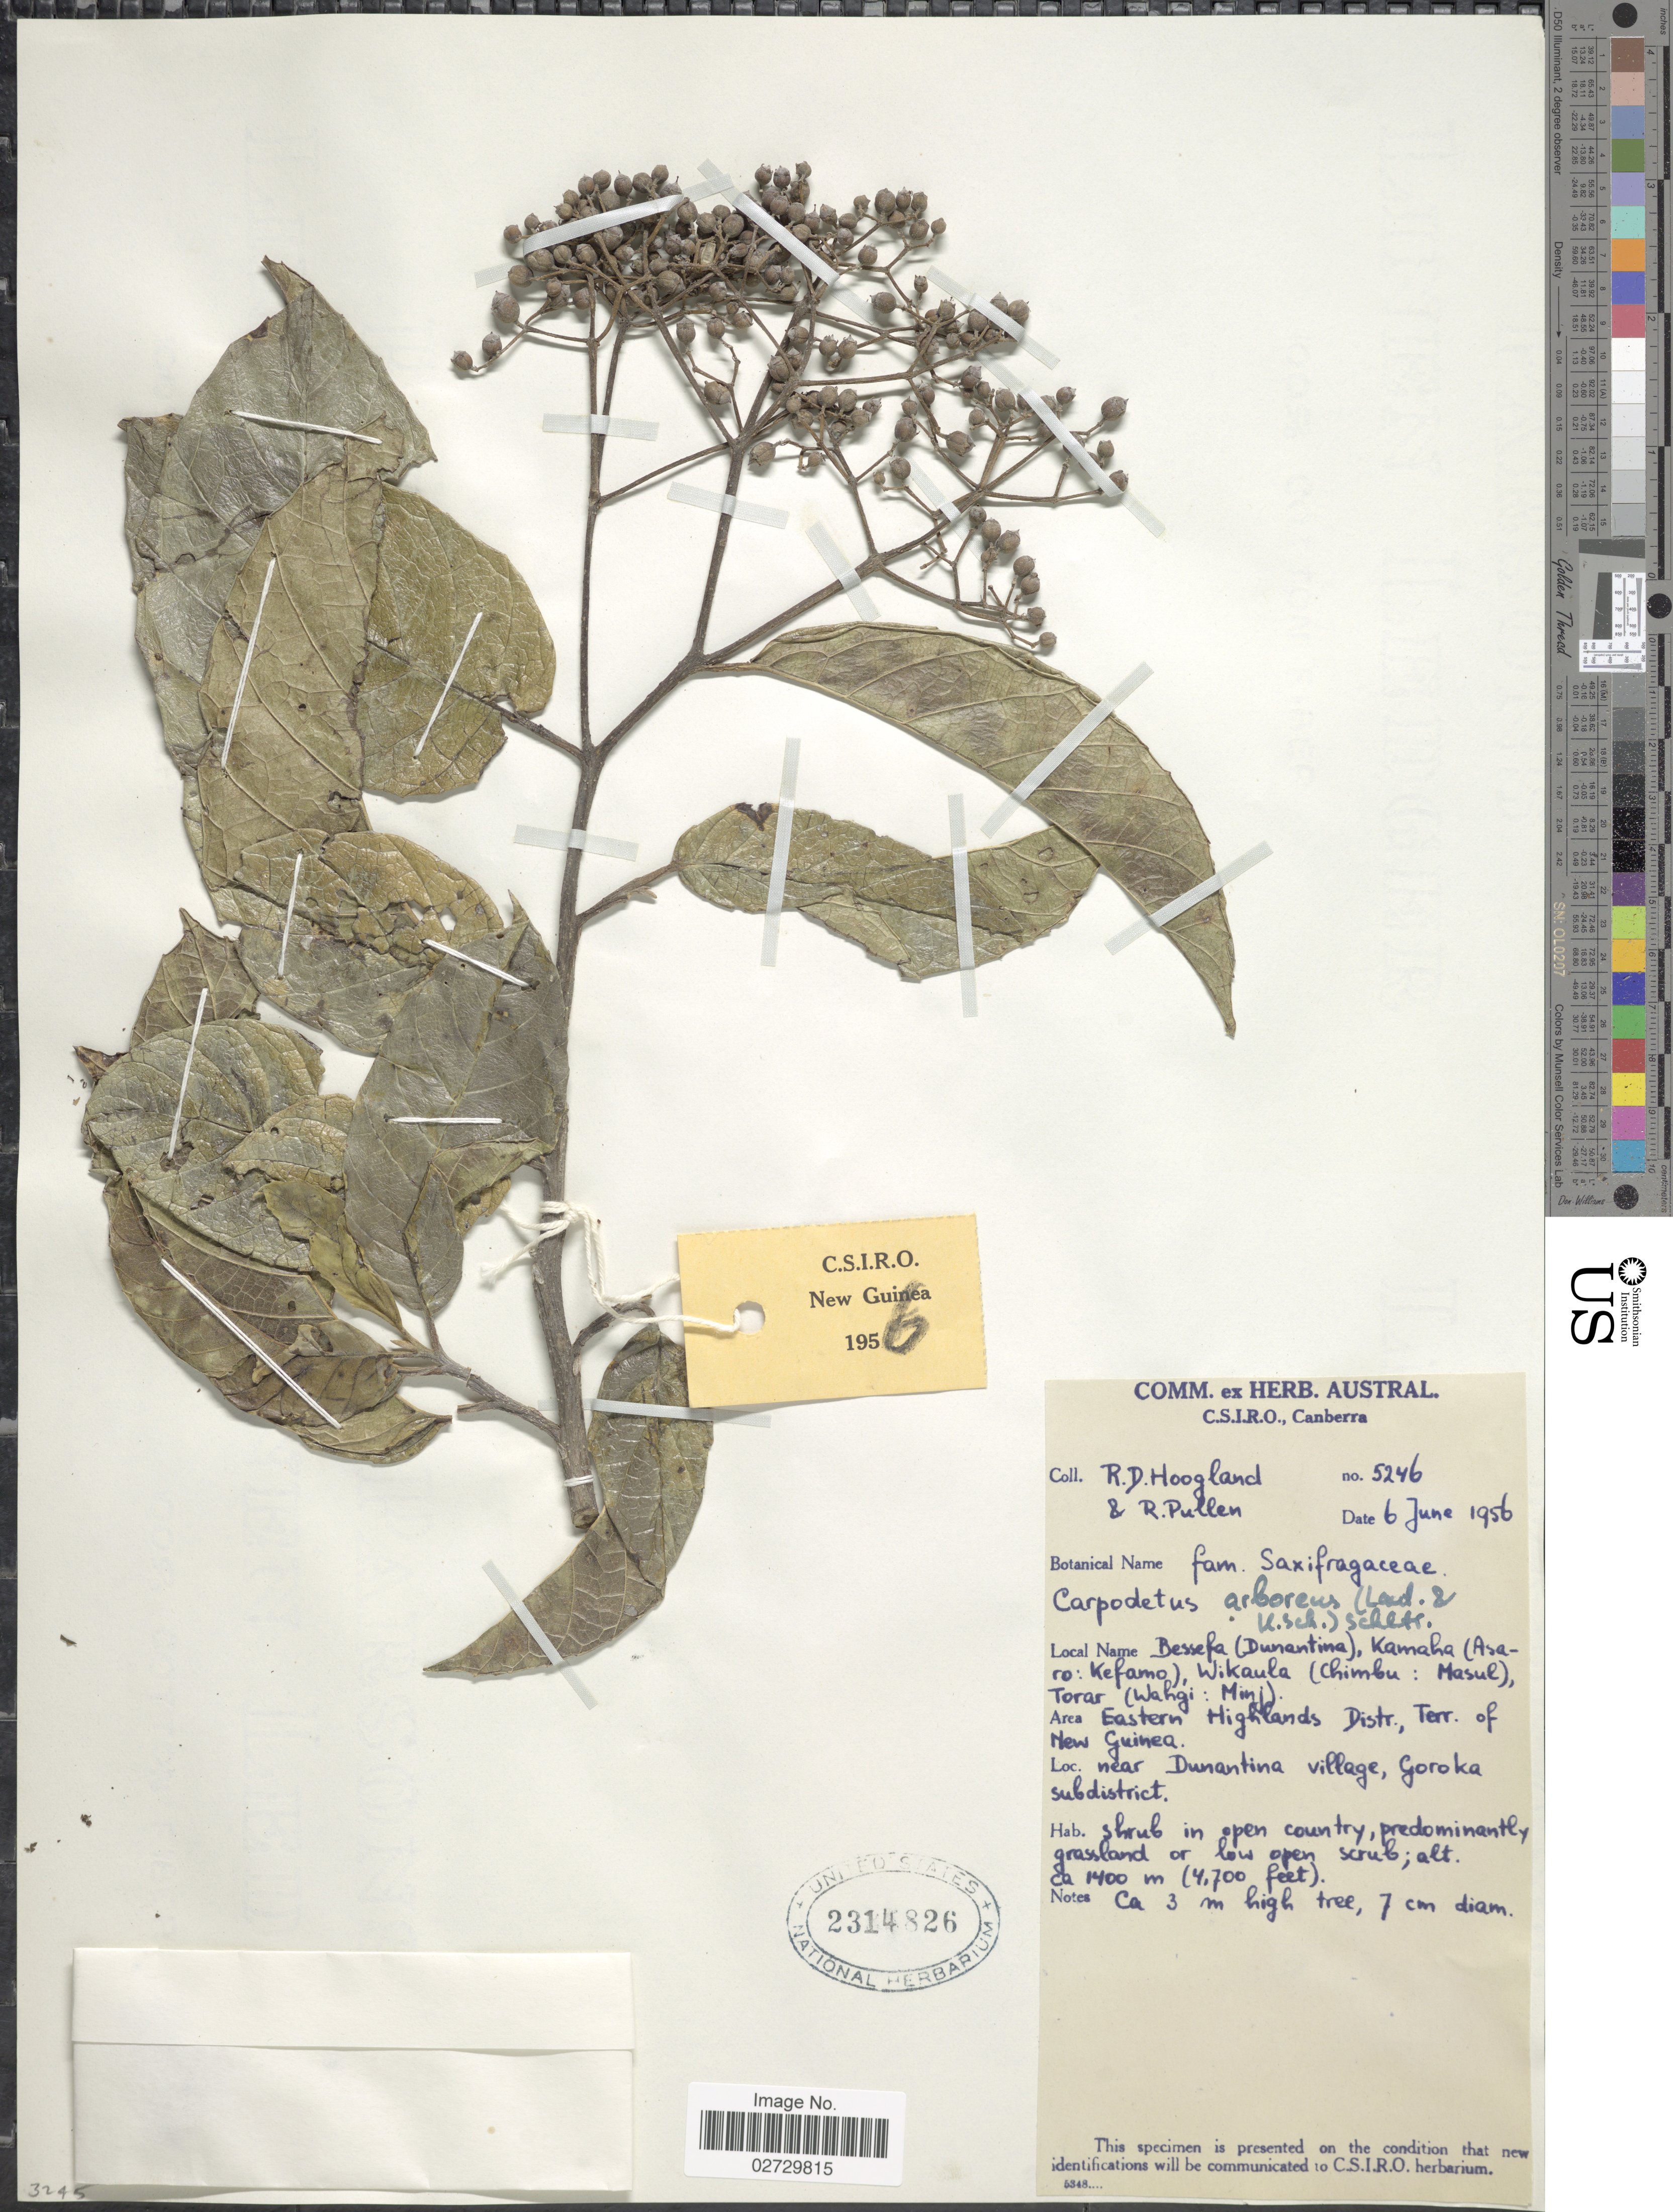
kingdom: Plantae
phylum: Tracheophyta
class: Magnoliopsida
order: Asterales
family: Rousseaceae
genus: Carpodetus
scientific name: Carpodetus arboreus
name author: Schltr.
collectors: R. D. Hoogland & R. Pullen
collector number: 5246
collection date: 1956-06-06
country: Papua New Guinea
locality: Eastern Highlands Distr., Terr. of New Guinea, near Dunantina village, Goroka subdistrict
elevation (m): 1400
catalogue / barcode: US 2314826